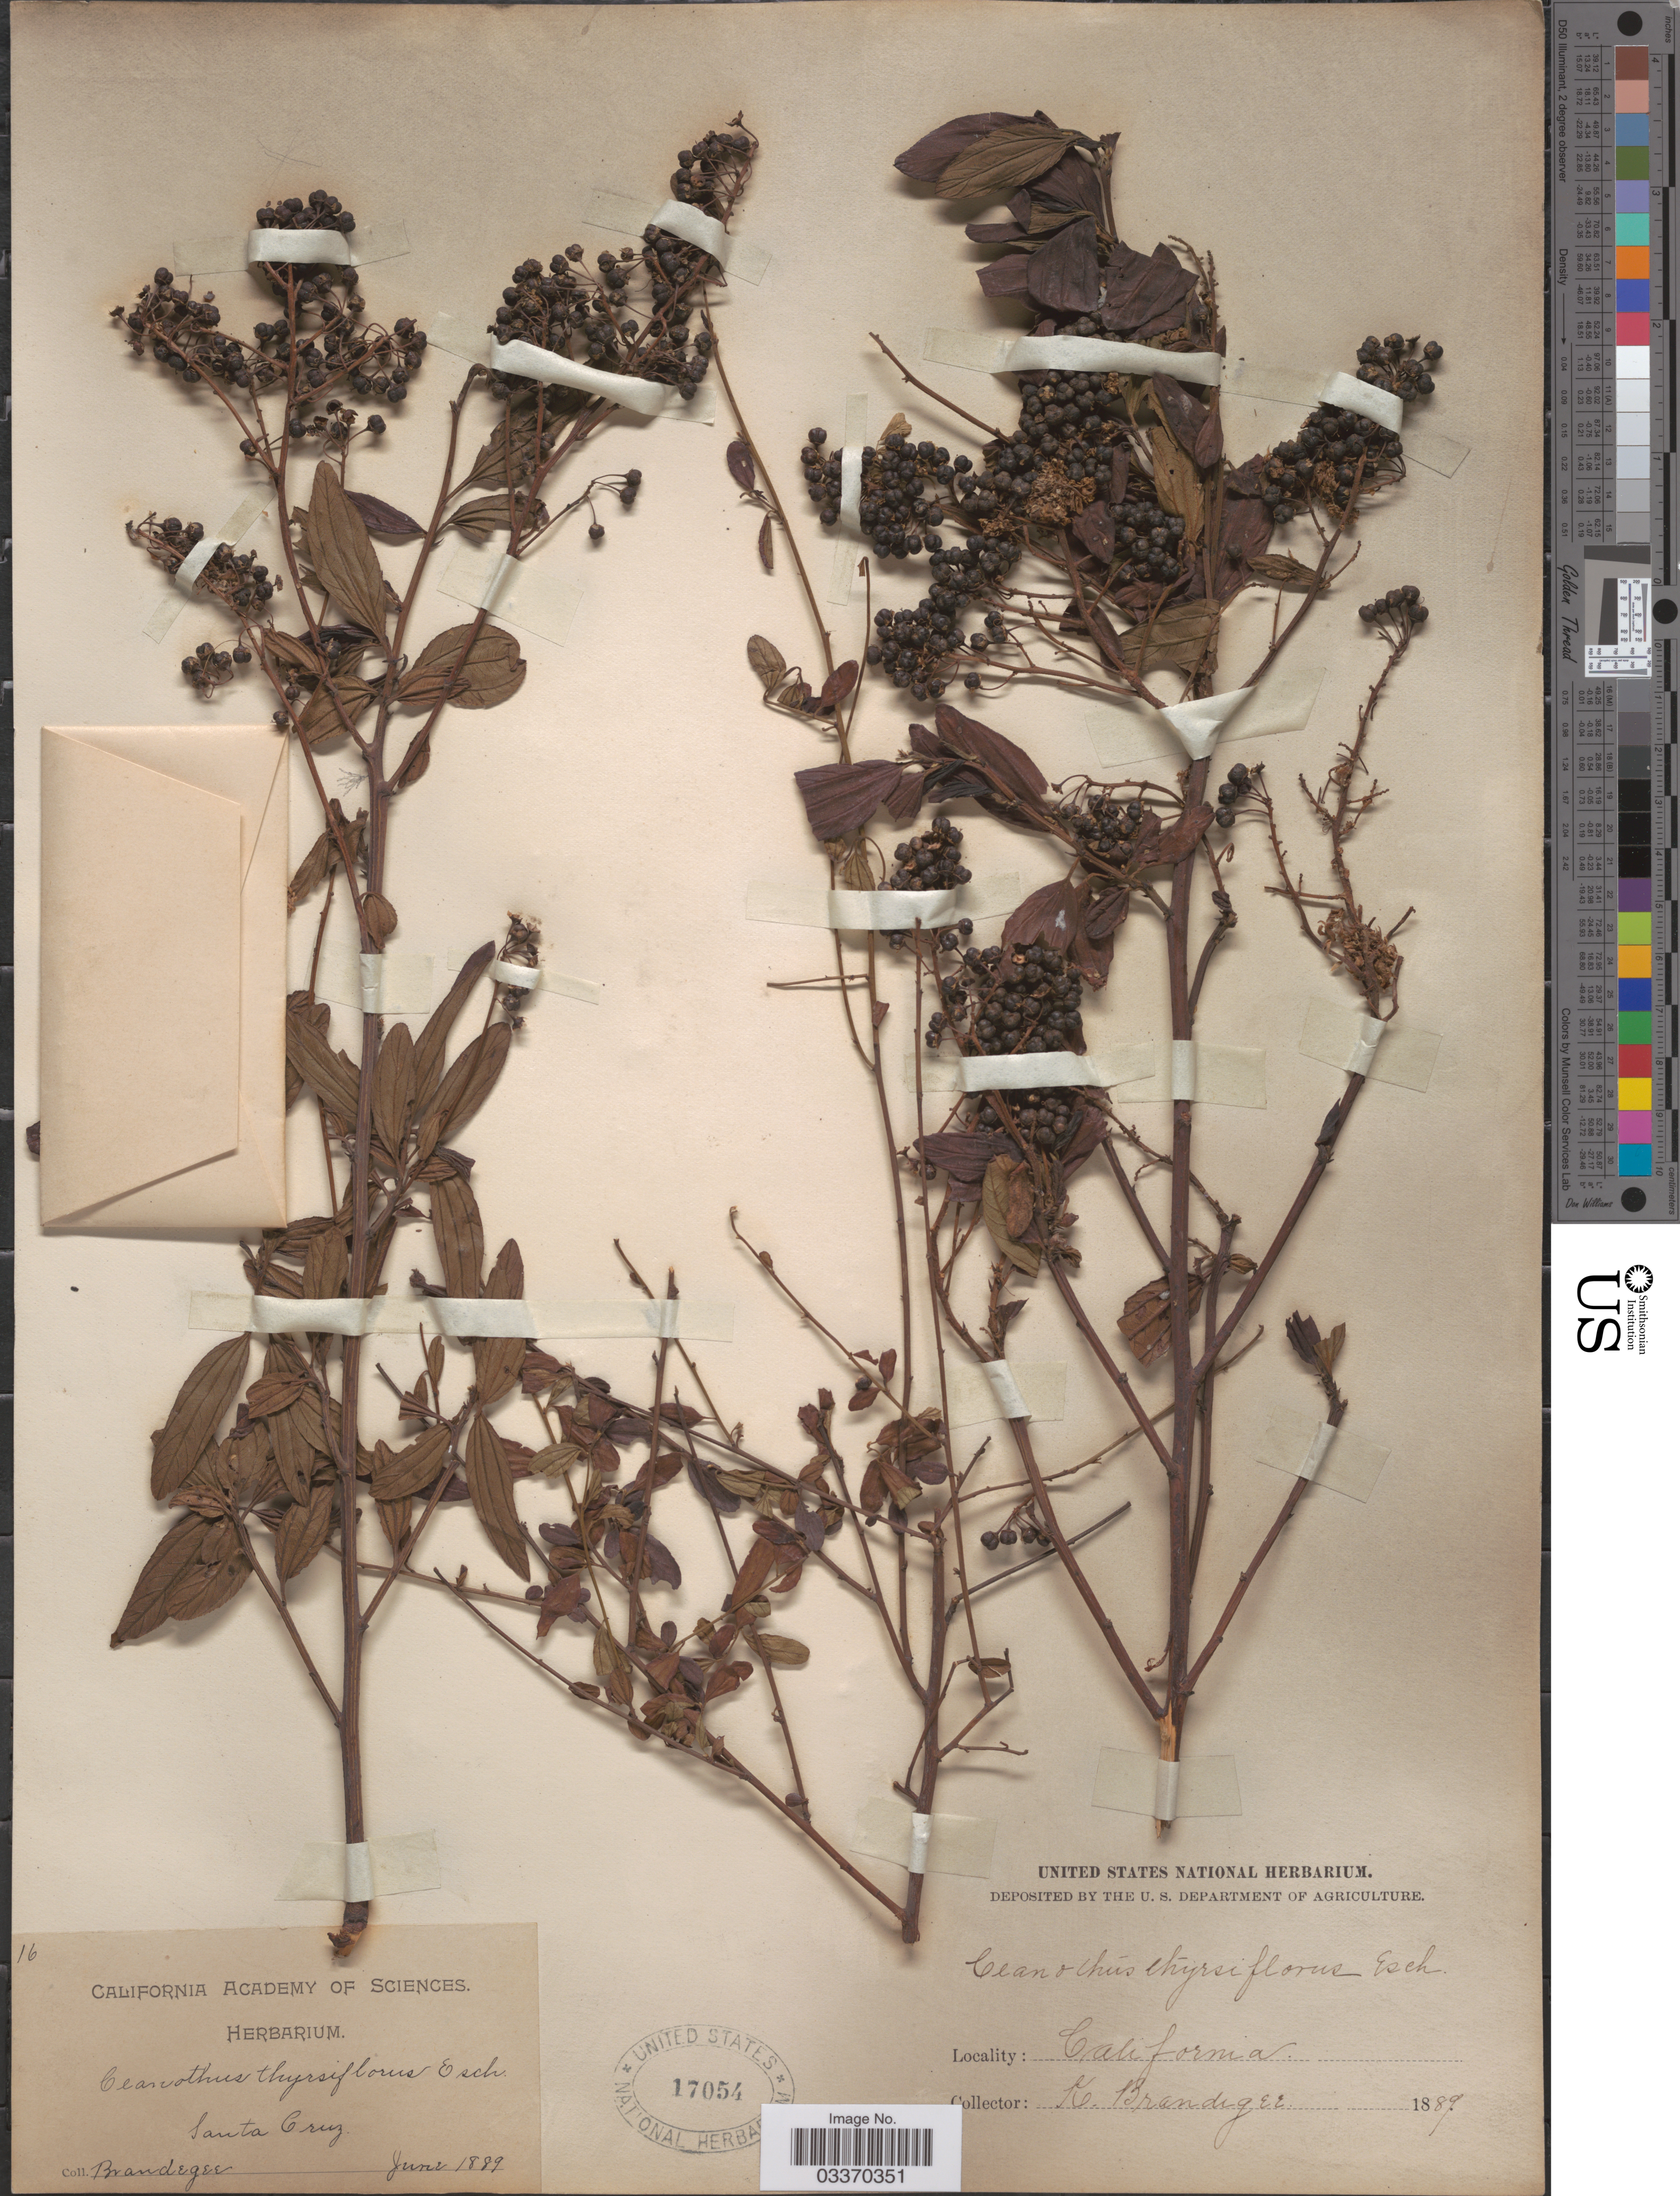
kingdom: Plantae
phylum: Tracheophyta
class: Magnoliopsida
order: Rosales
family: Rhamnaceae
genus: Ceanothus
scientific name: Ceanothus thyrsiflorus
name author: Eschsch.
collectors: K. Brandegee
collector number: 16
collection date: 1889-06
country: United States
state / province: California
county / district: Santa Cruz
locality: Santa Cruz.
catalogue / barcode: US 17054